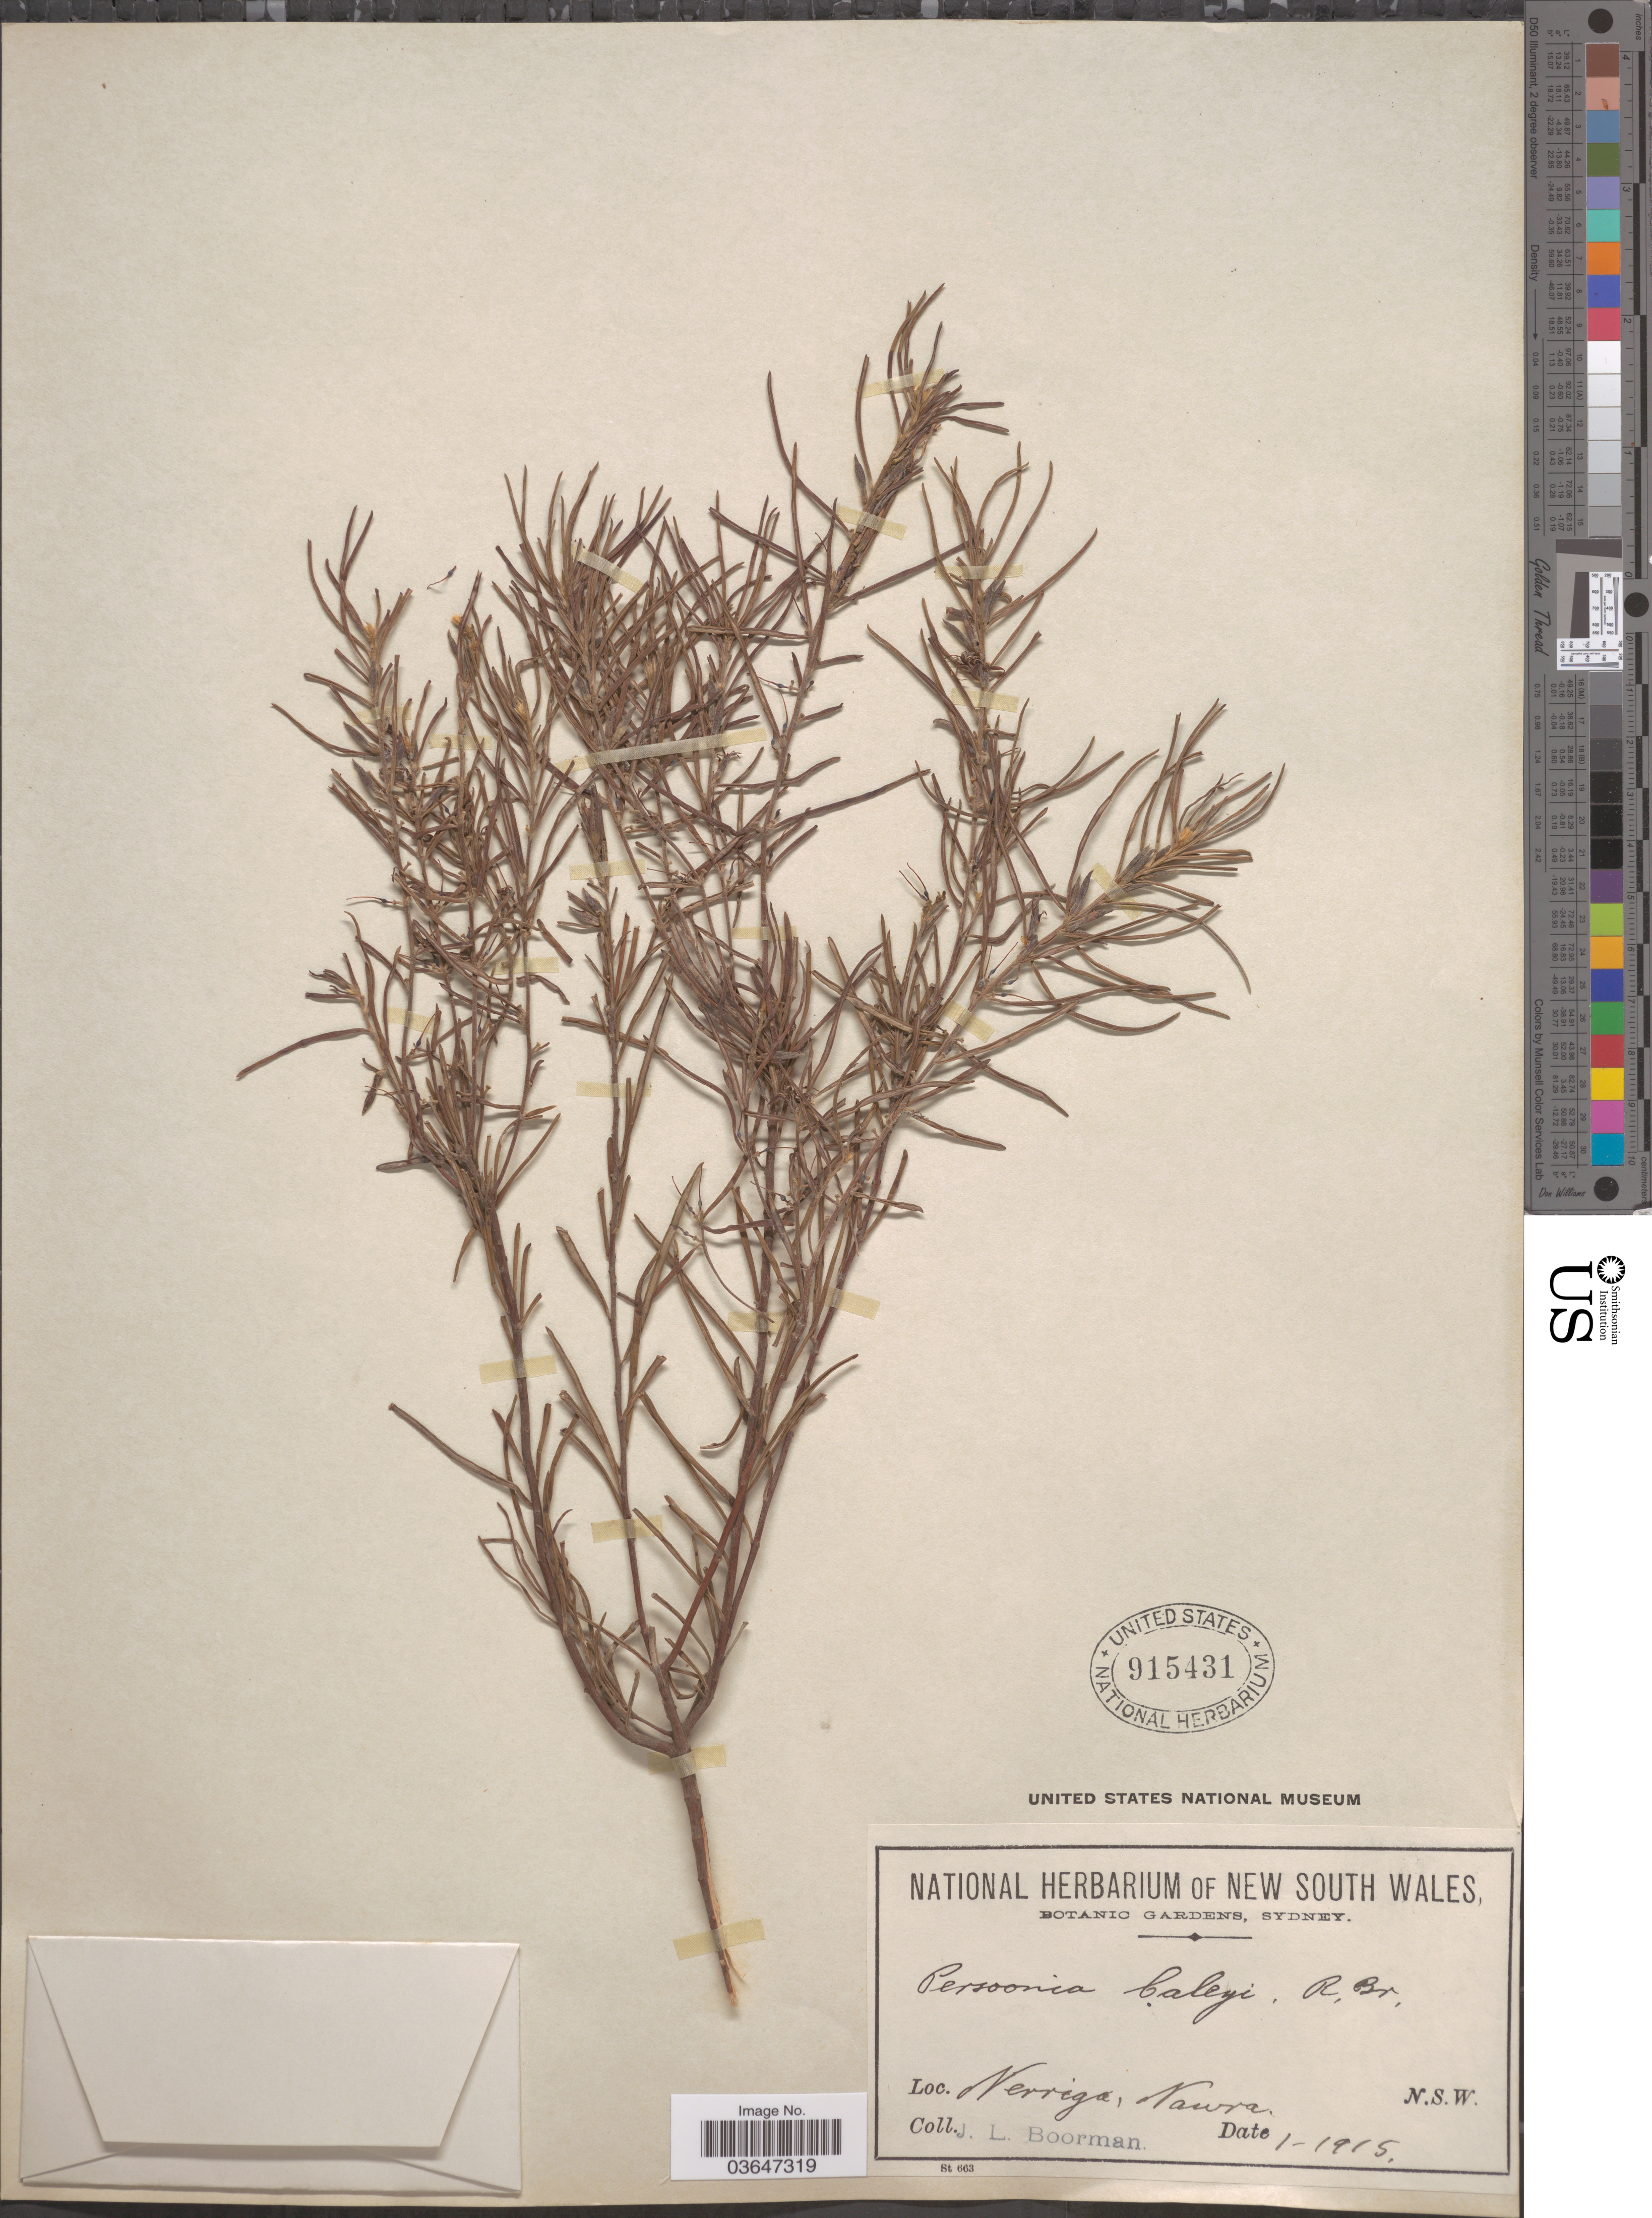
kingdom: Plantae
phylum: Tracheophyta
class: Magnoliopsida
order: Proteales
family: Proteaceae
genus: Persoonia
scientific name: Persoonia caleyi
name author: R. Br.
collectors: J. Boorman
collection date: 1915-01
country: Australia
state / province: New South Wales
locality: Nerriga, Nowra.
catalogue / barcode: US 915431